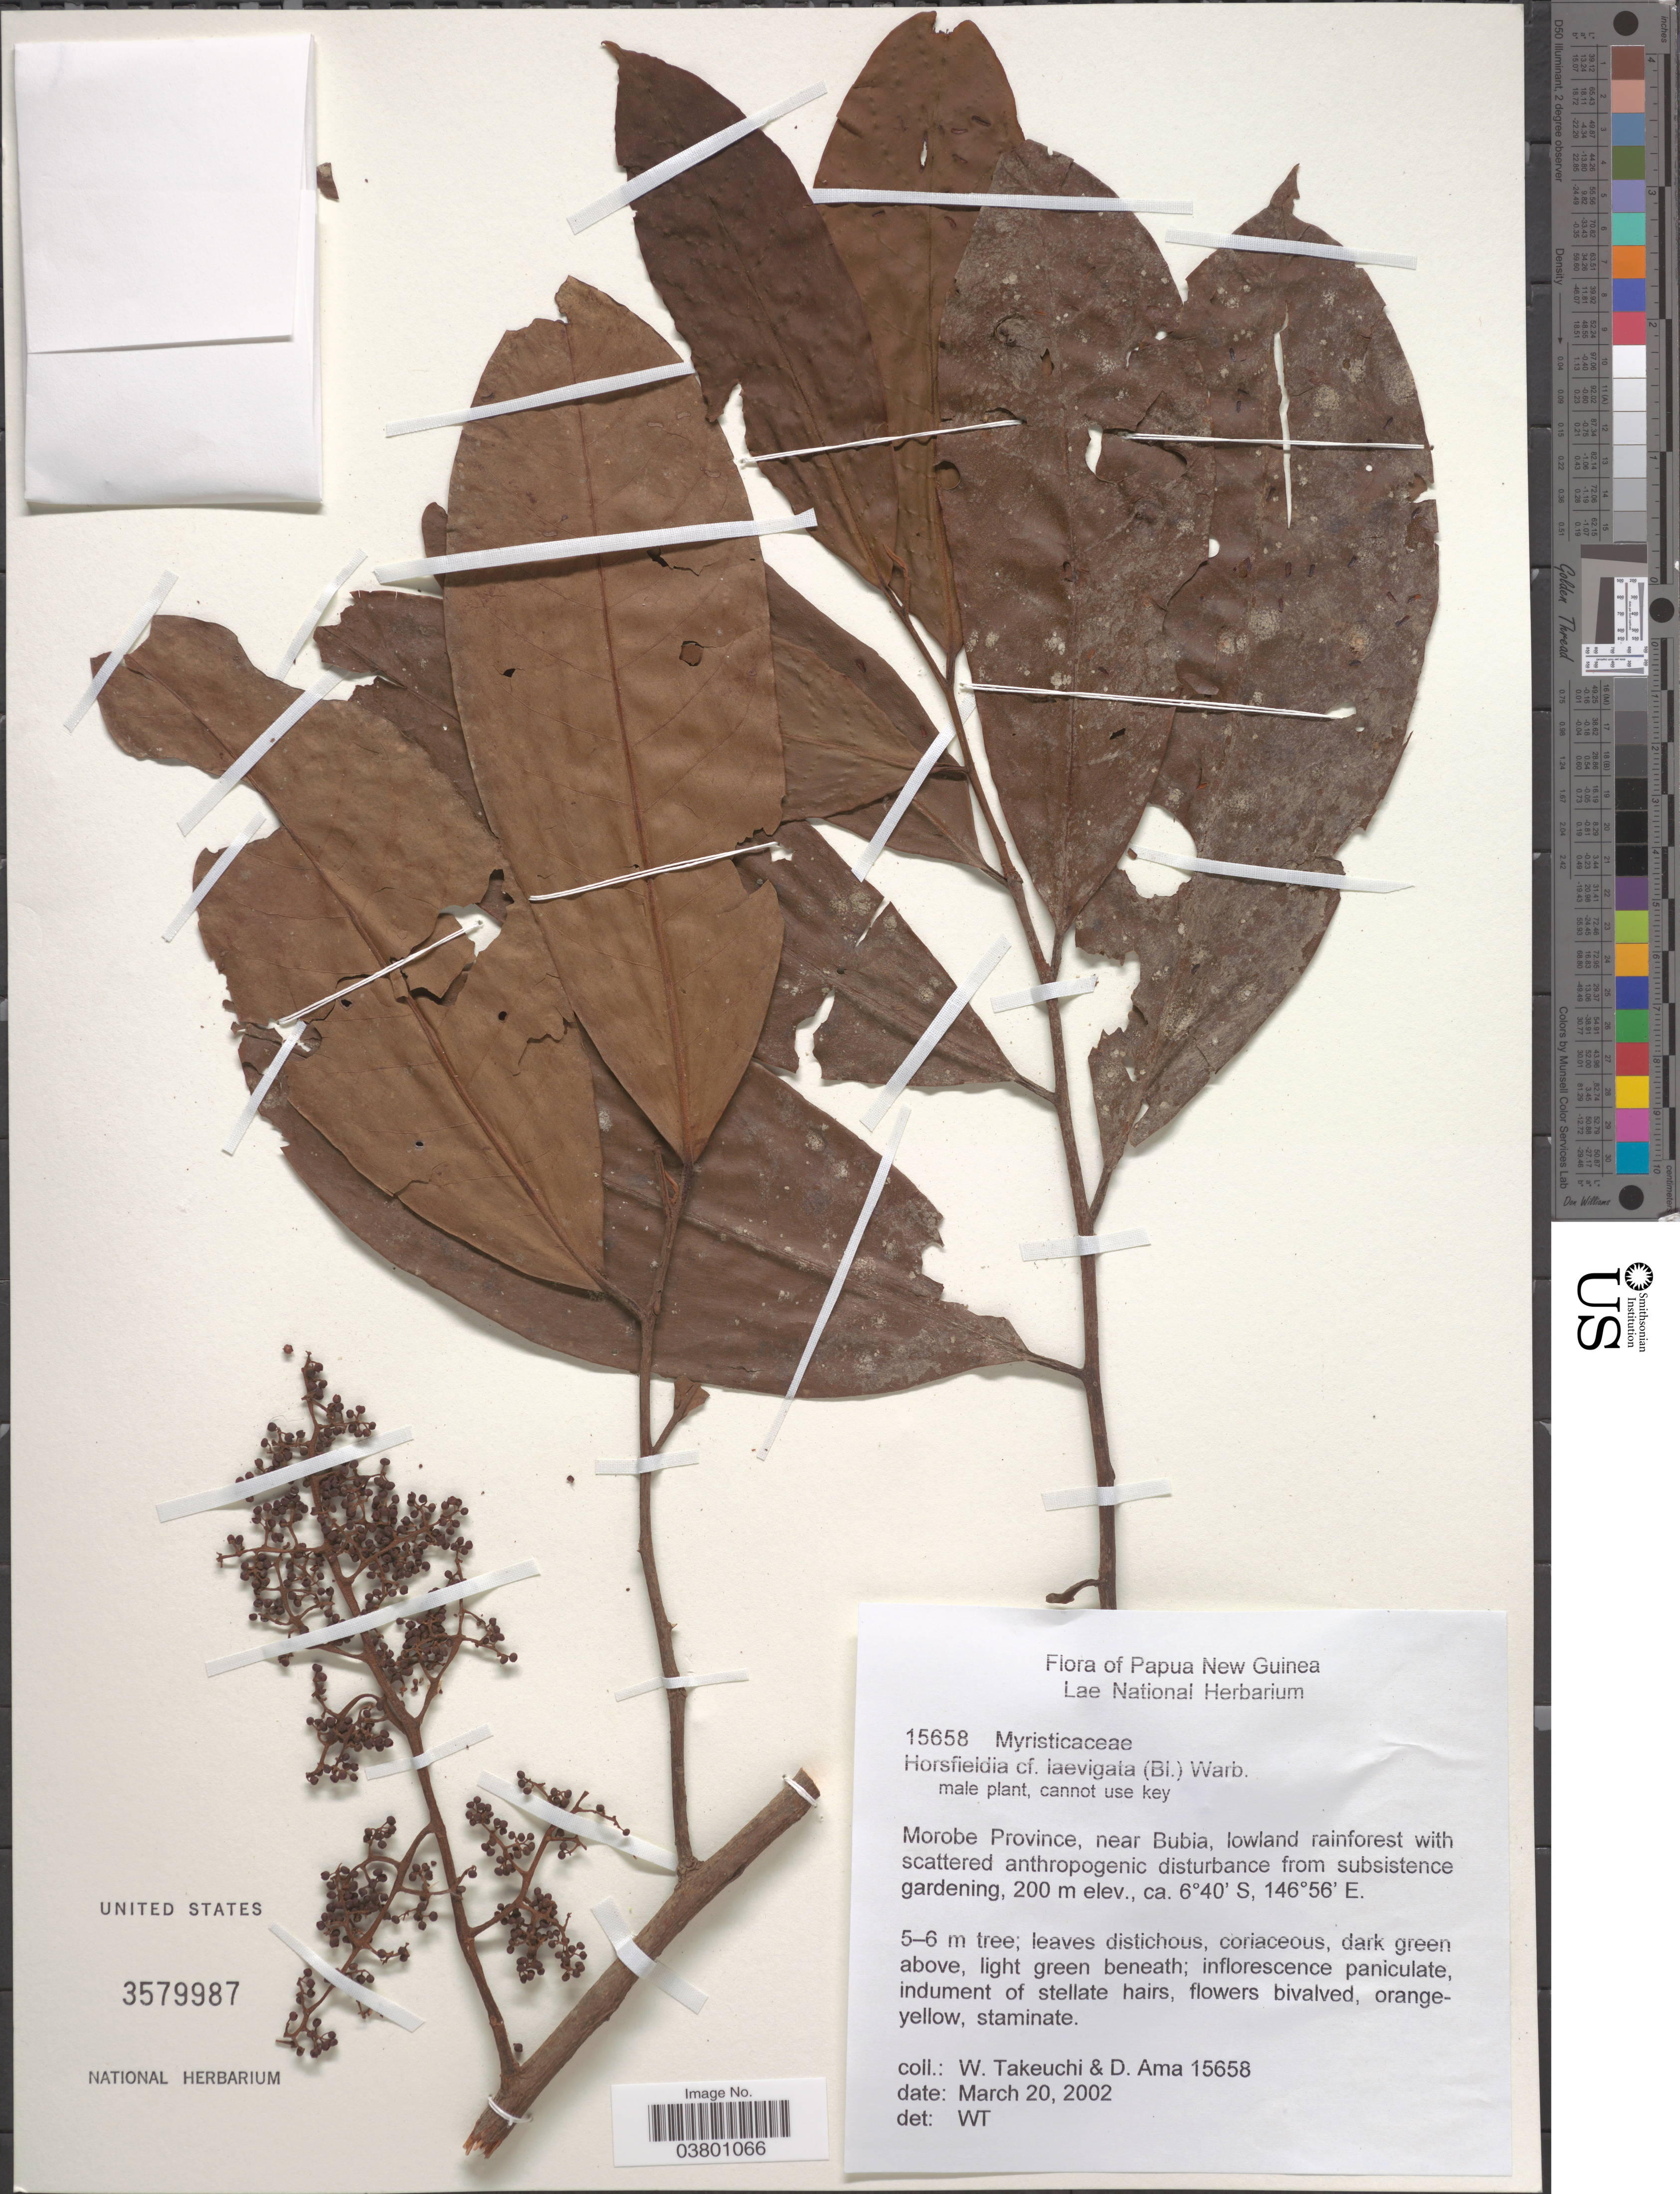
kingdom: Plantae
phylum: Tracheophyta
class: Magnoliopsida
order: Magnoliales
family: Myristicaceae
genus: Horsfieldia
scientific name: Horsfieldia laevigata var. laevigata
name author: (Blume) Warb.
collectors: W. Takeuchi & D. Ama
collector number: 15658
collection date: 2002-03-20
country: Papua New Guinea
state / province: Morobe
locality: Morobe Province, near Bubia.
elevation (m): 200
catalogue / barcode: US 3579987